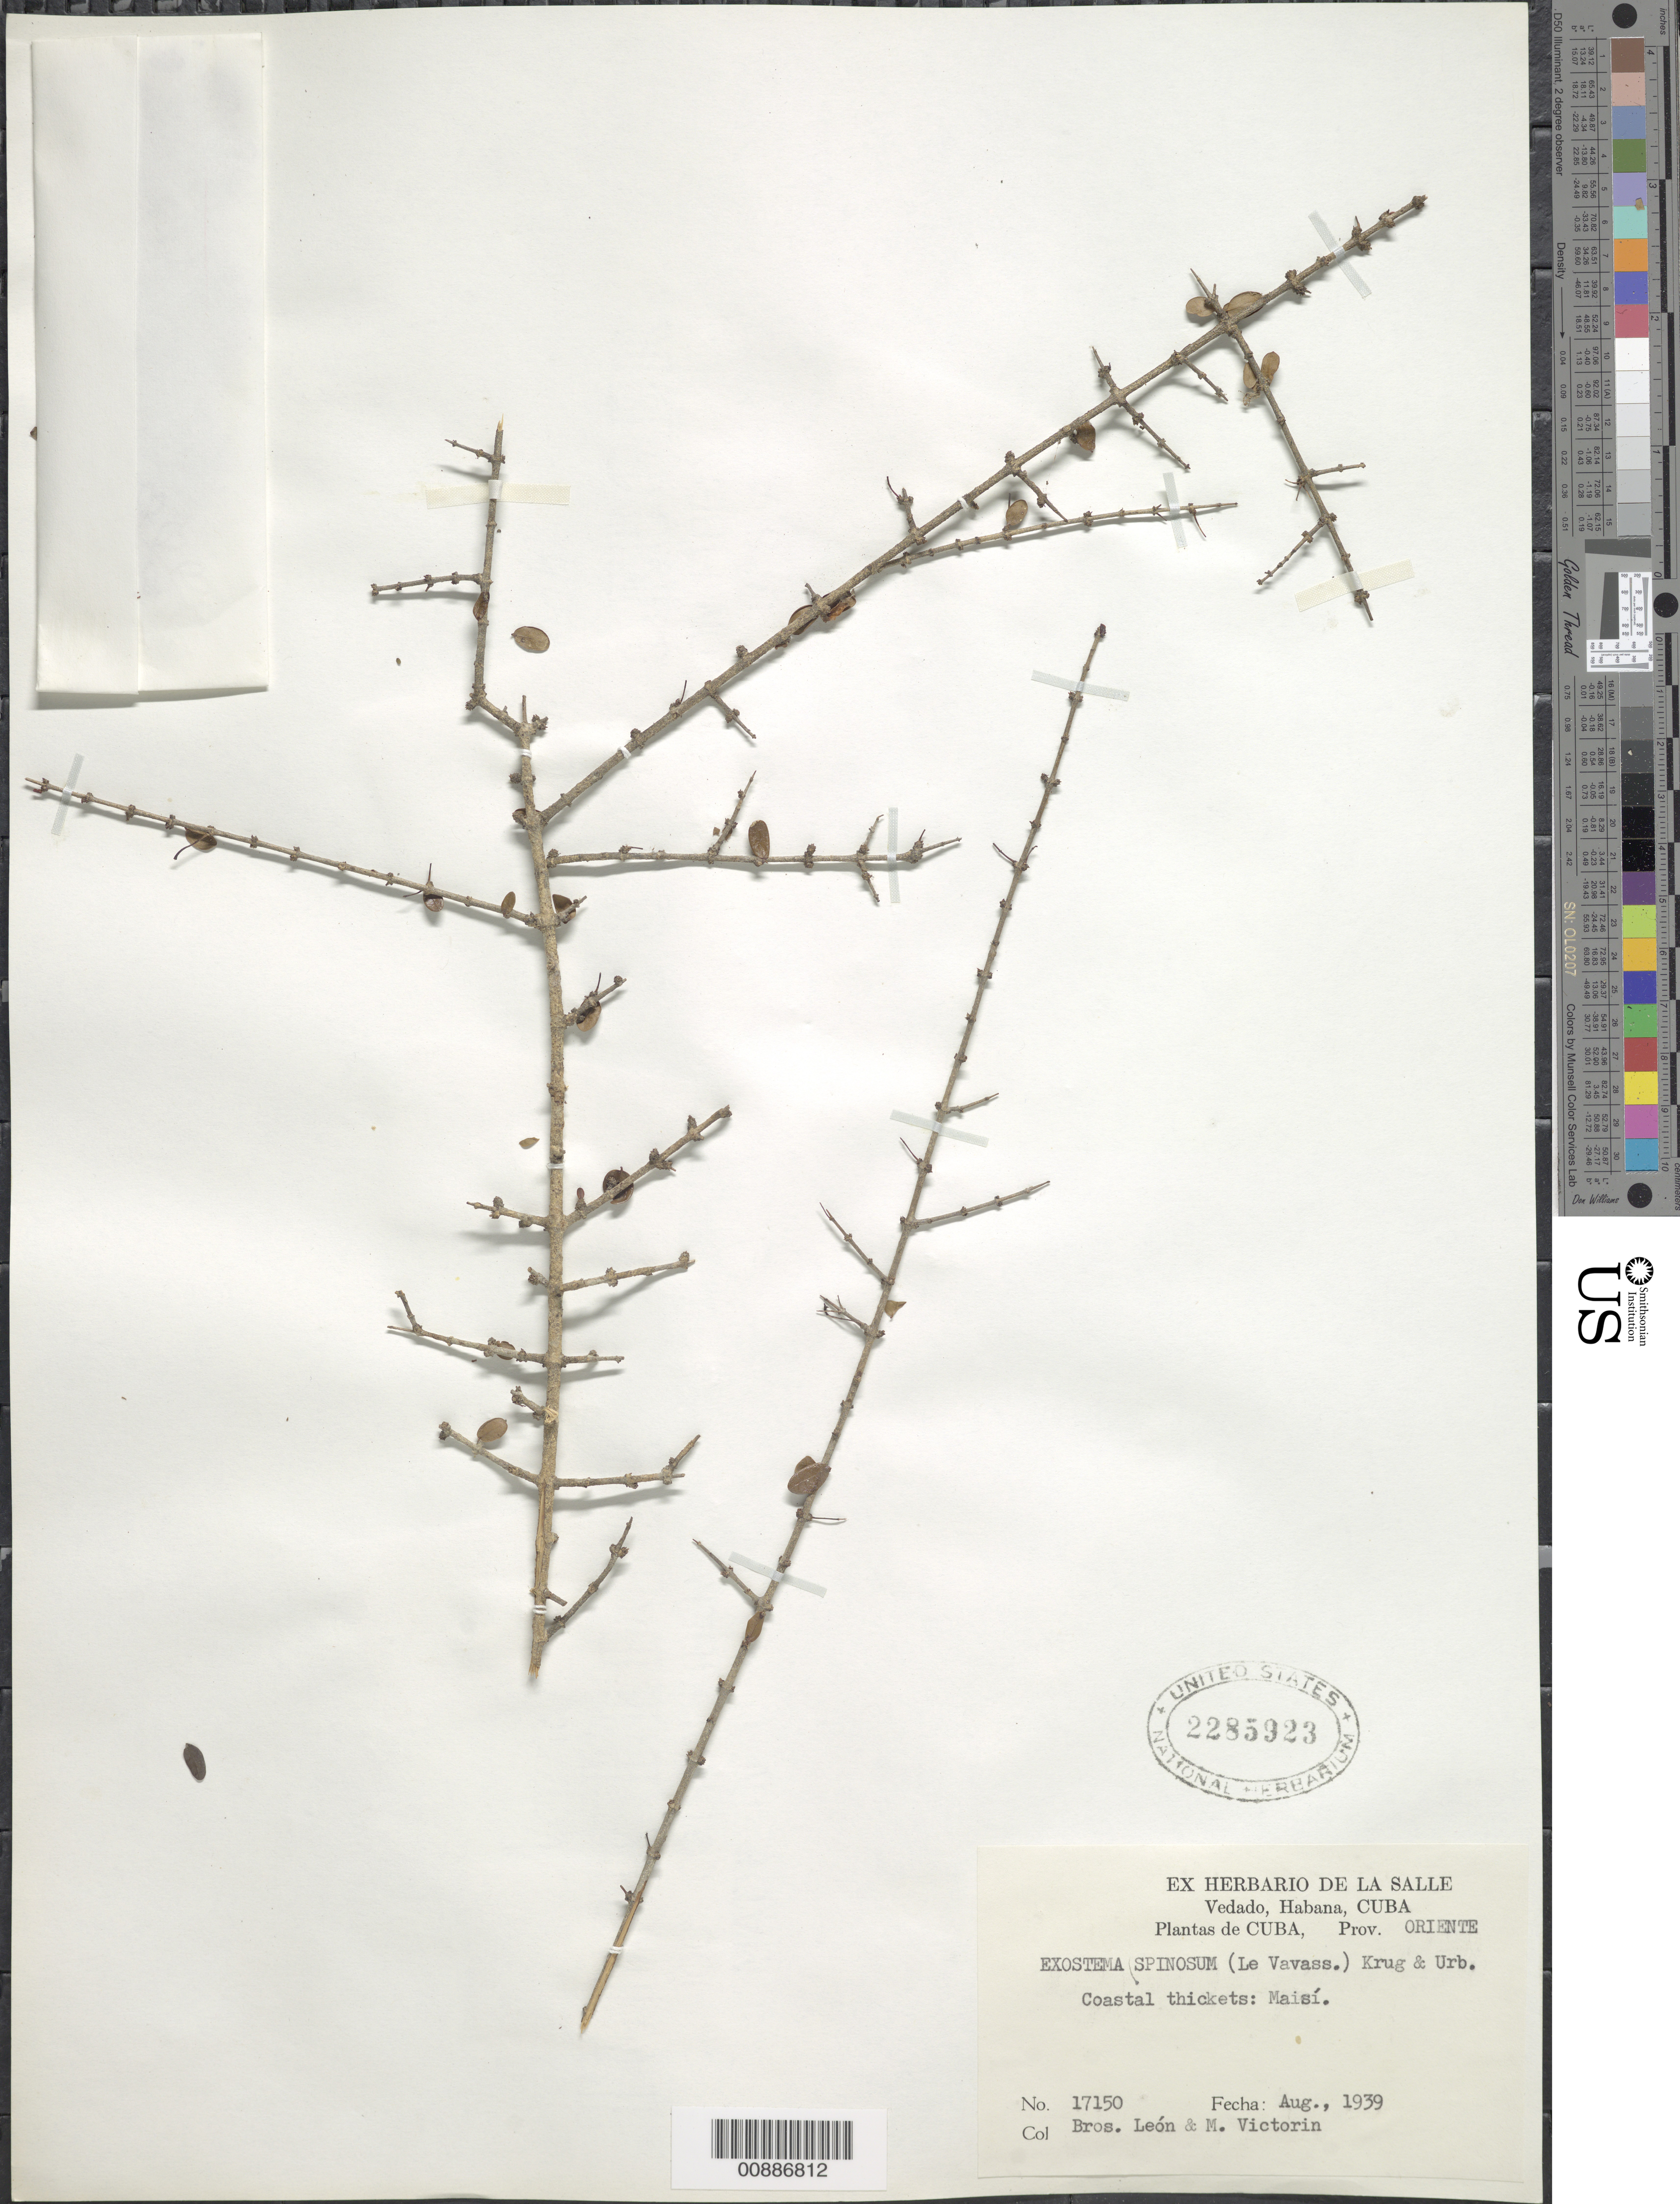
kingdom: Plantae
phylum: Tracheophyta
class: Magnoliopsida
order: Gentianales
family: Rubiaceae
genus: Exostema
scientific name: Exostema spinosum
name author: (Vavass.) Krug & Urb.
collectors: Bro. León & Fr. Marie-Victorin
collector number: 17150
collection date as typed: Aug 1939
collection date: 1939-08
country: Cuba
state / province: Oriente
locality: Maisí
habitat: Coastal thickets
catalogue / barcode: US 2285923